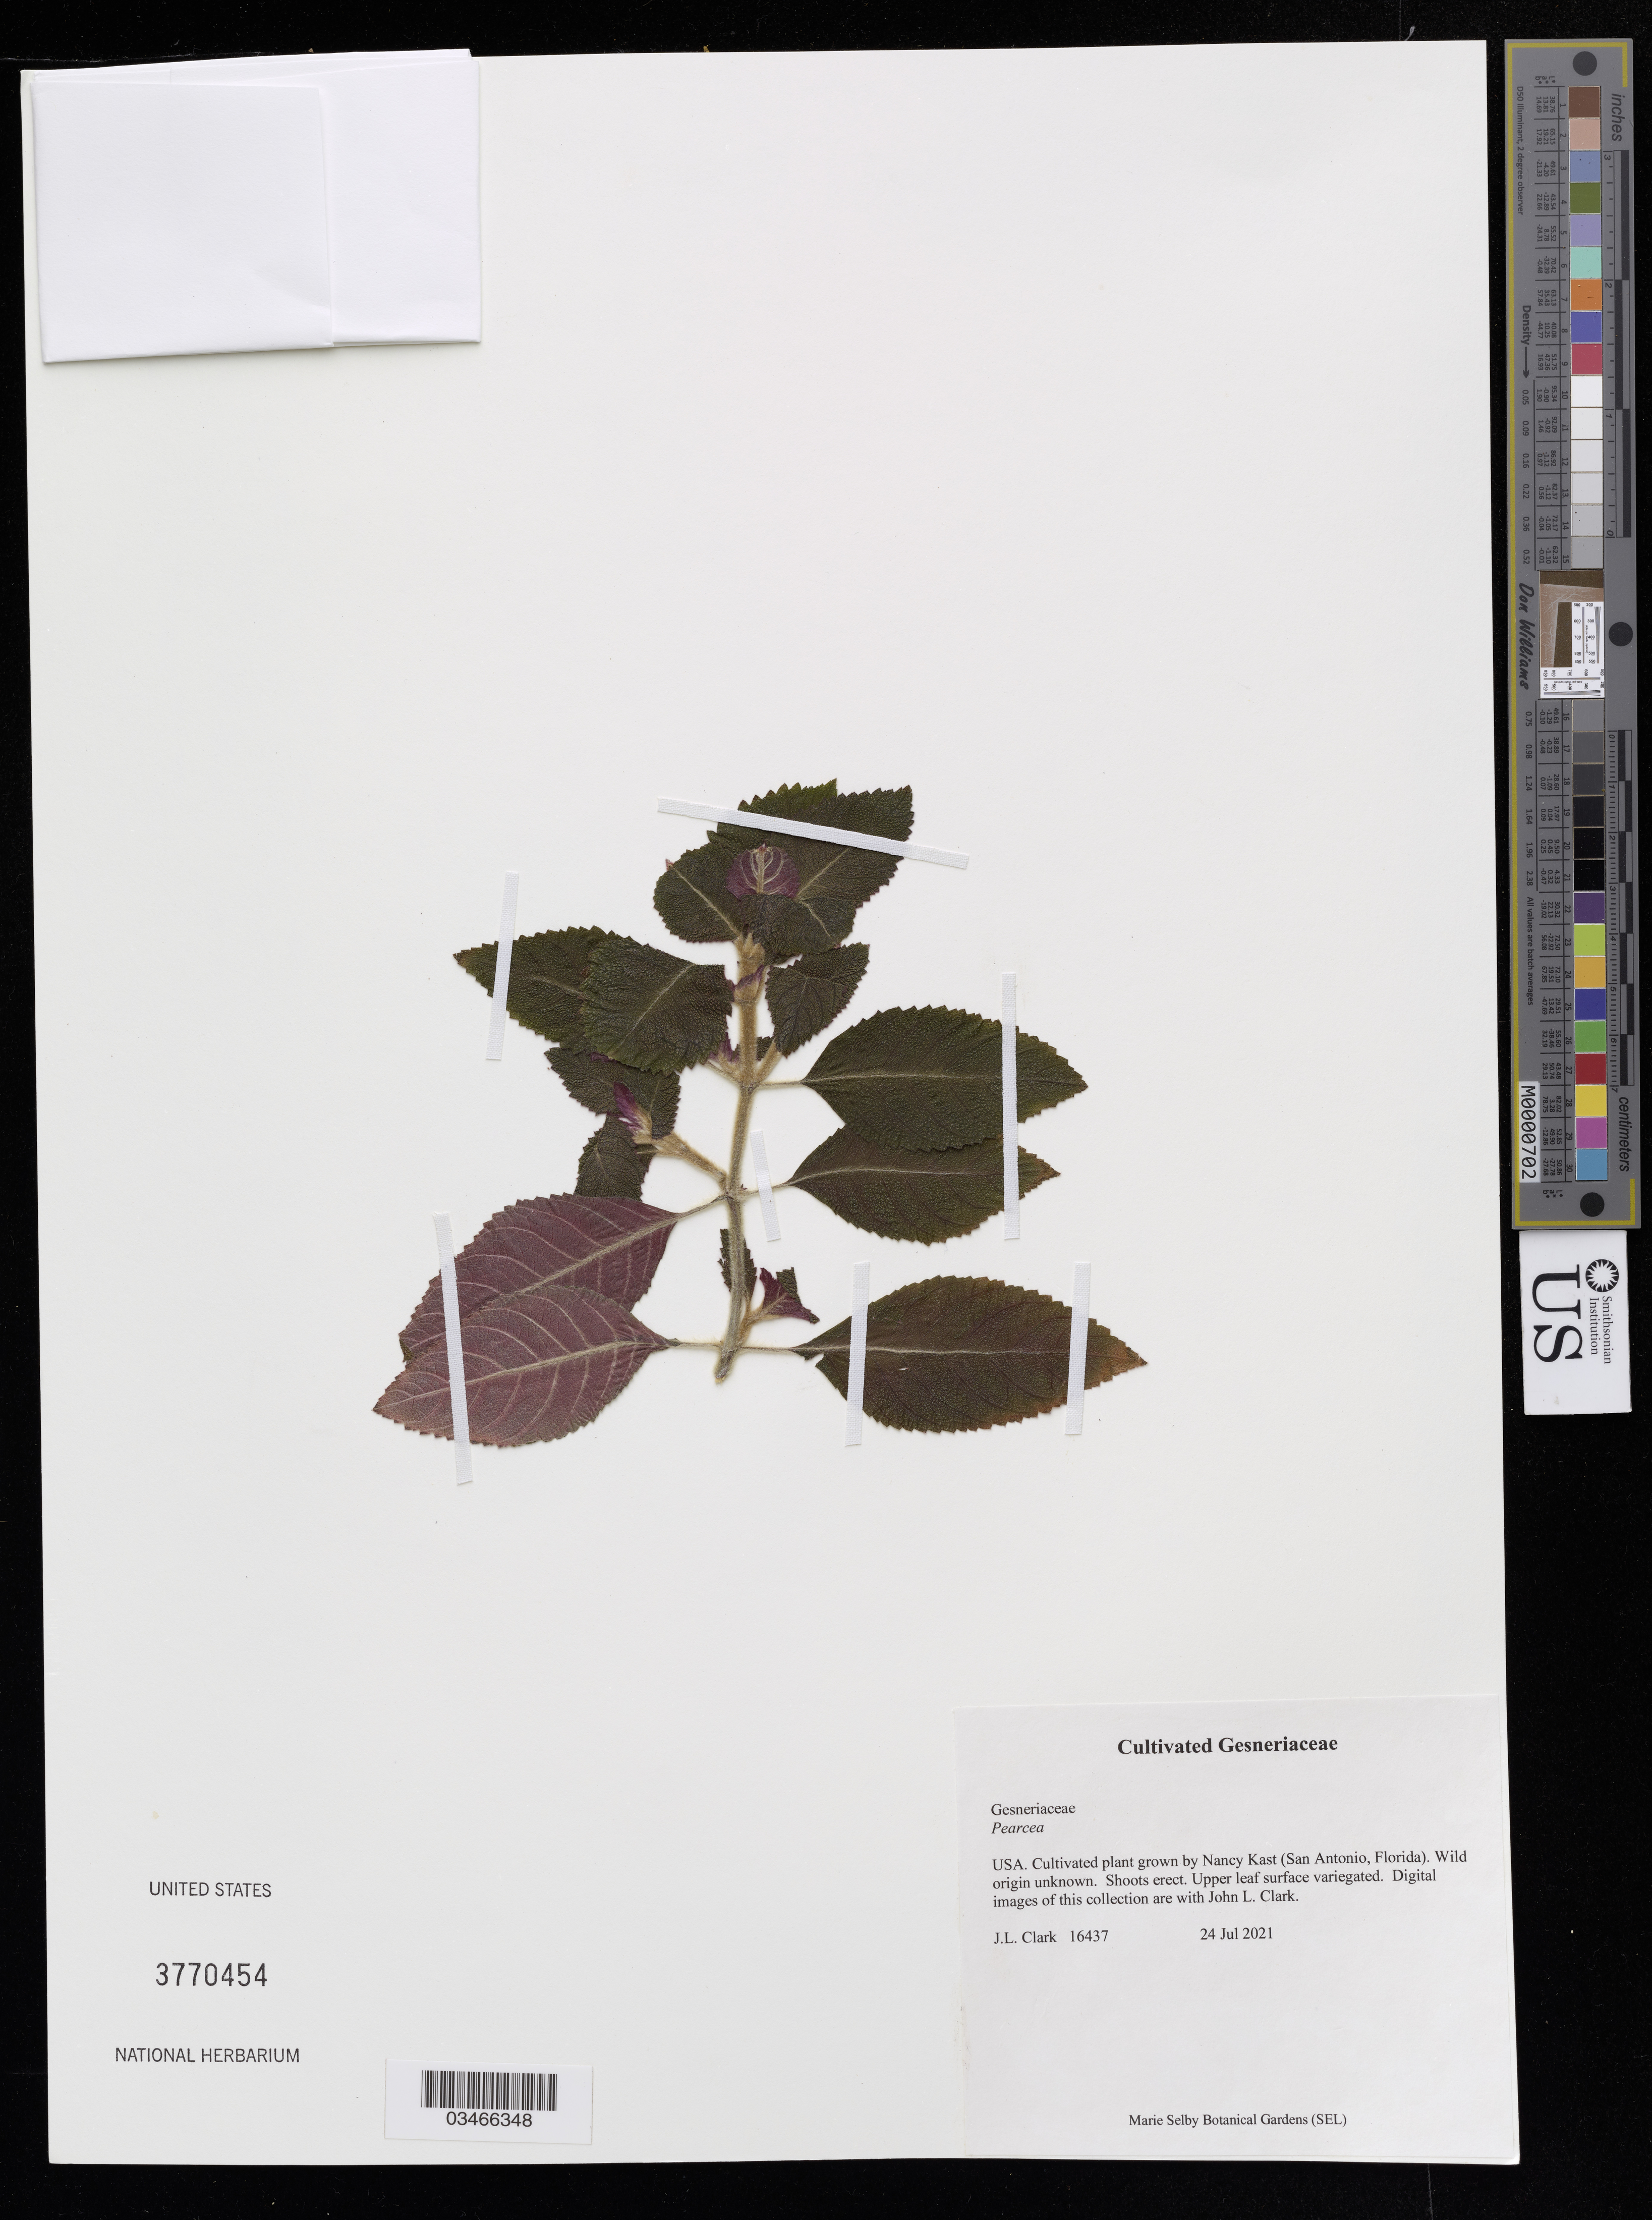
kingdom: Plantae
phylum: Tracheophyta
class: Magnoliopsida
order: Lamiales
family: Gesneriaceae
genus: Pearcea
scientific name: Pearcea sp.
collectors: J. Clark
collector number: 16437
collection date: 2021-07-24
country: United States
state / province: Florida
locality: Grown by Nancy Kast (San Antonio).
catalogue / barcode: US 3770454